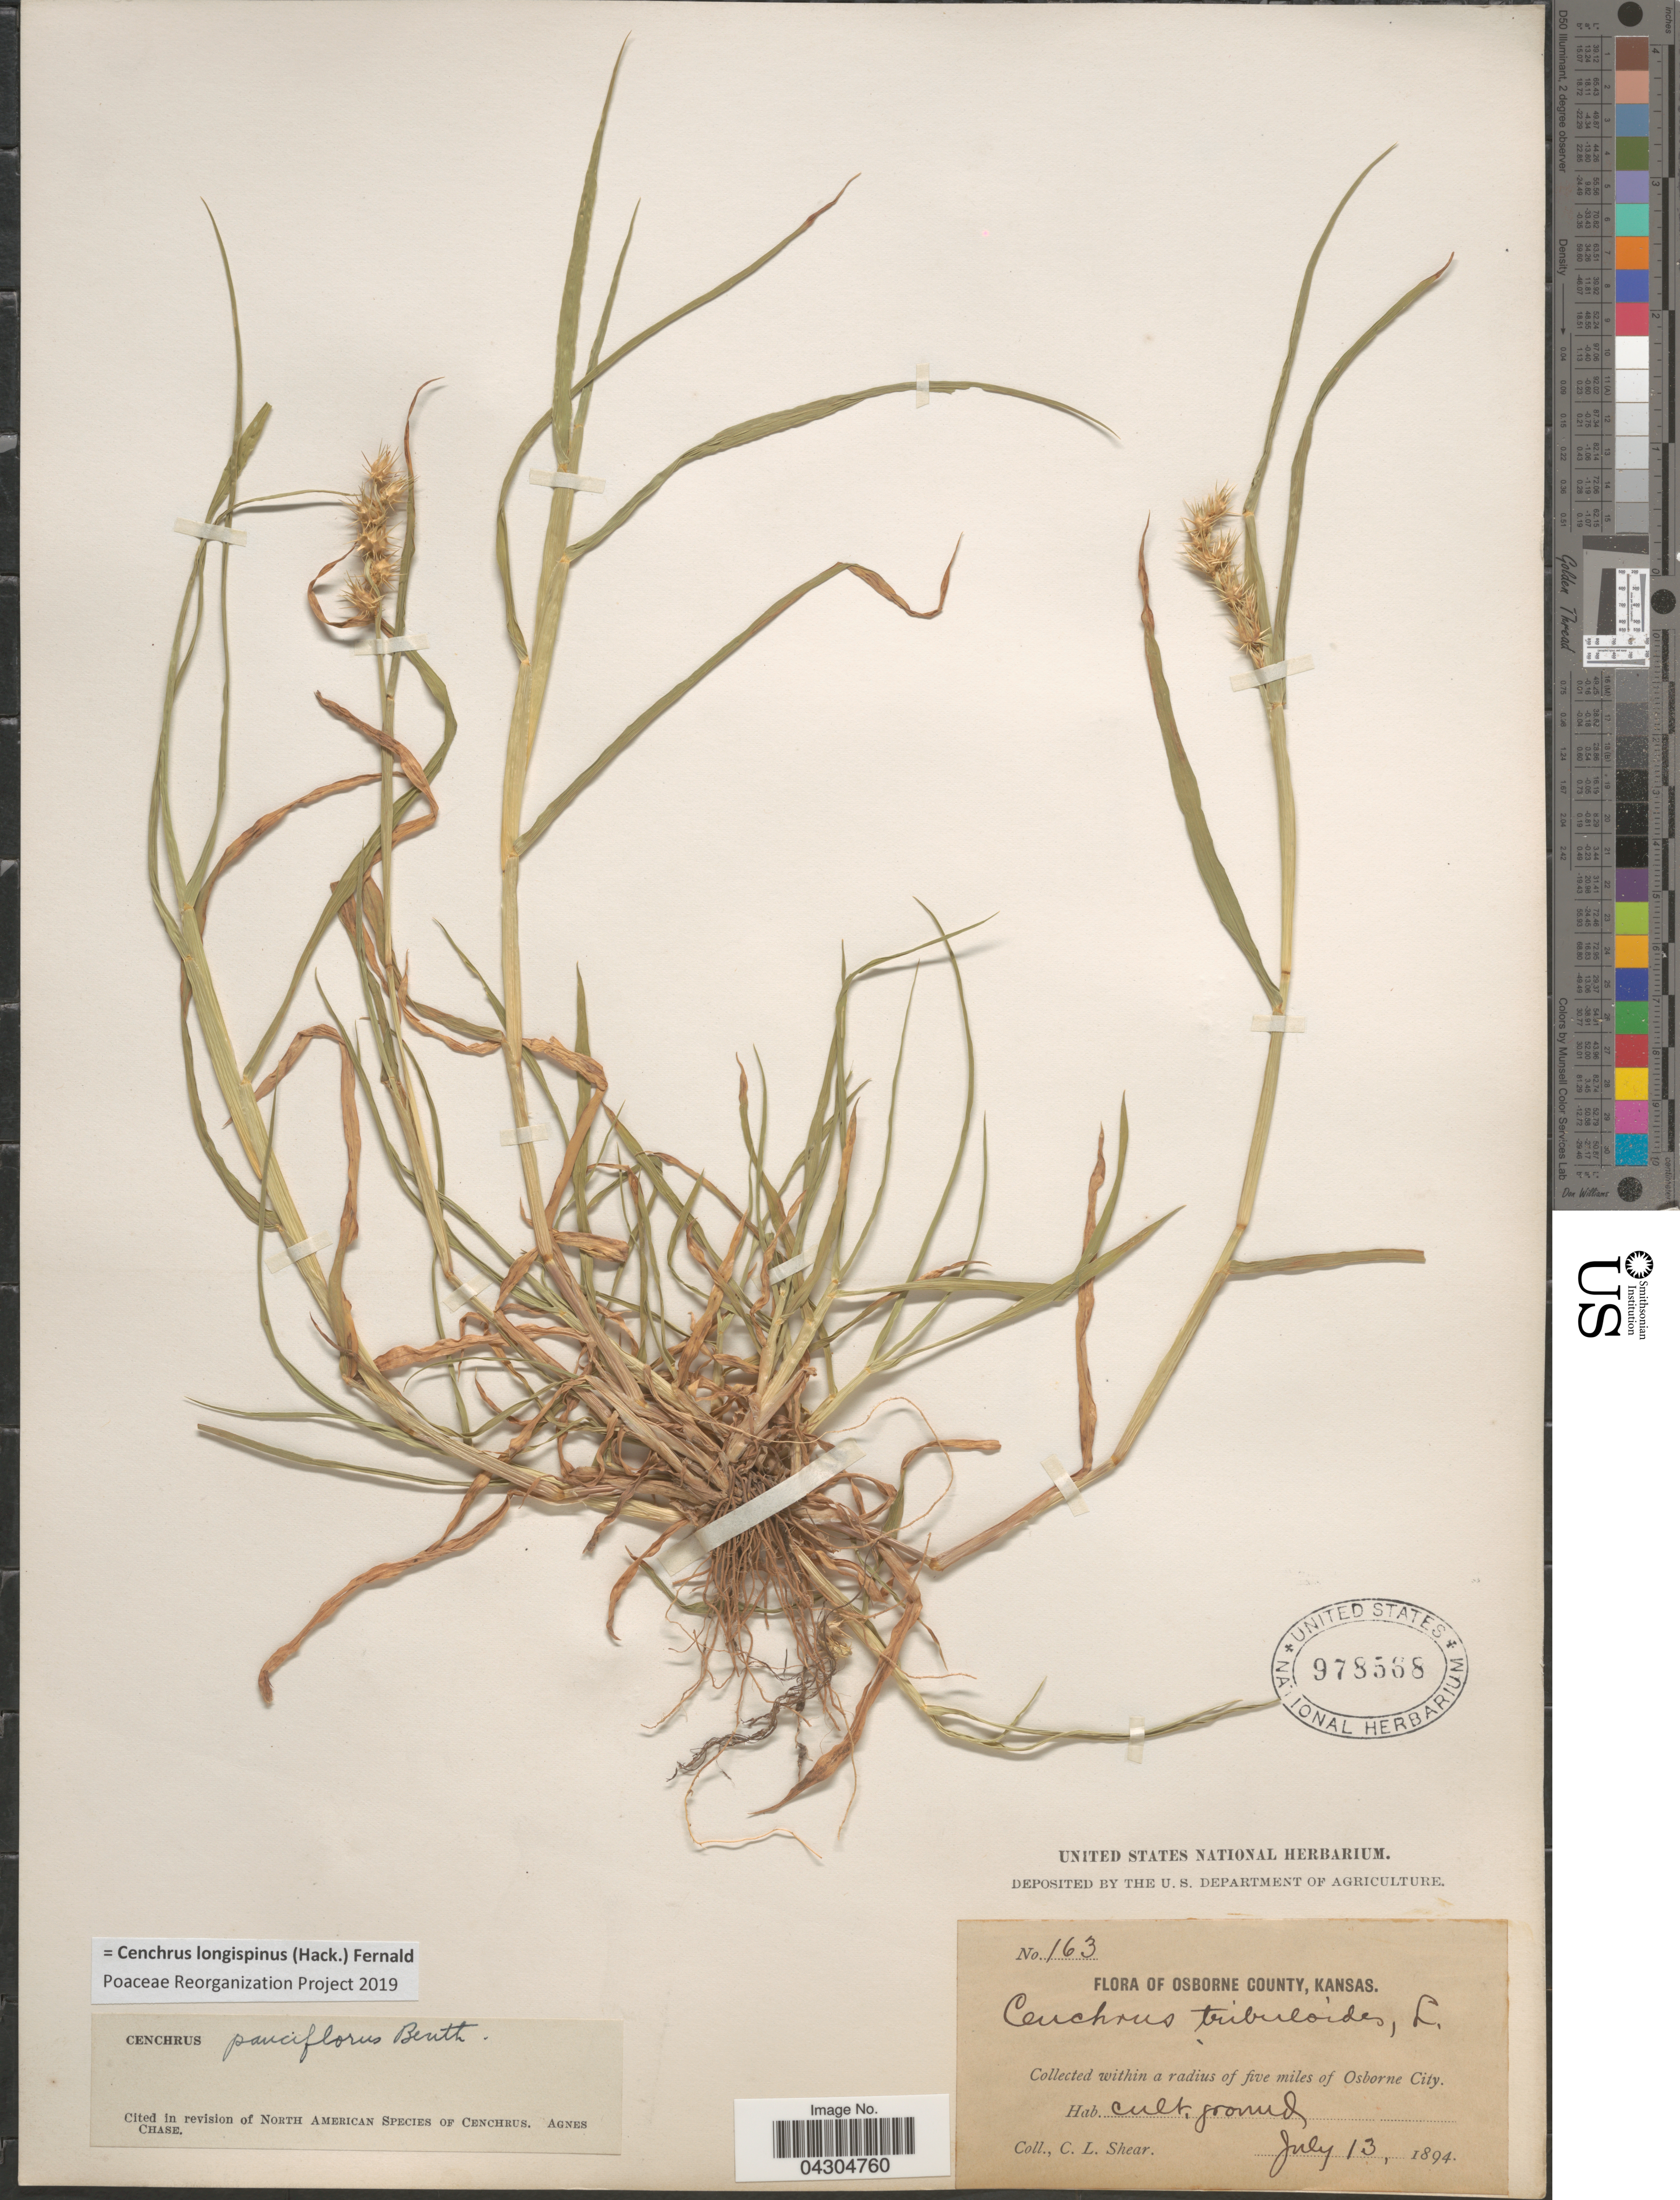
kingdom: Plantae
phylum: Tracheophyta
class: Liliopsida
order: Poales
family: Poaceae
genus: Cenchrus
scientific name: Cenchrus longispinus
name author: (Hack.) Fernald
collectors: C. L. Shear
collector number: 163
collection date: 1894-07-13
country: United States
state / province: Kansas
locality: Osborne County. Within a radius of five miles of Osborne City.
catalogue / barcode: US 978568